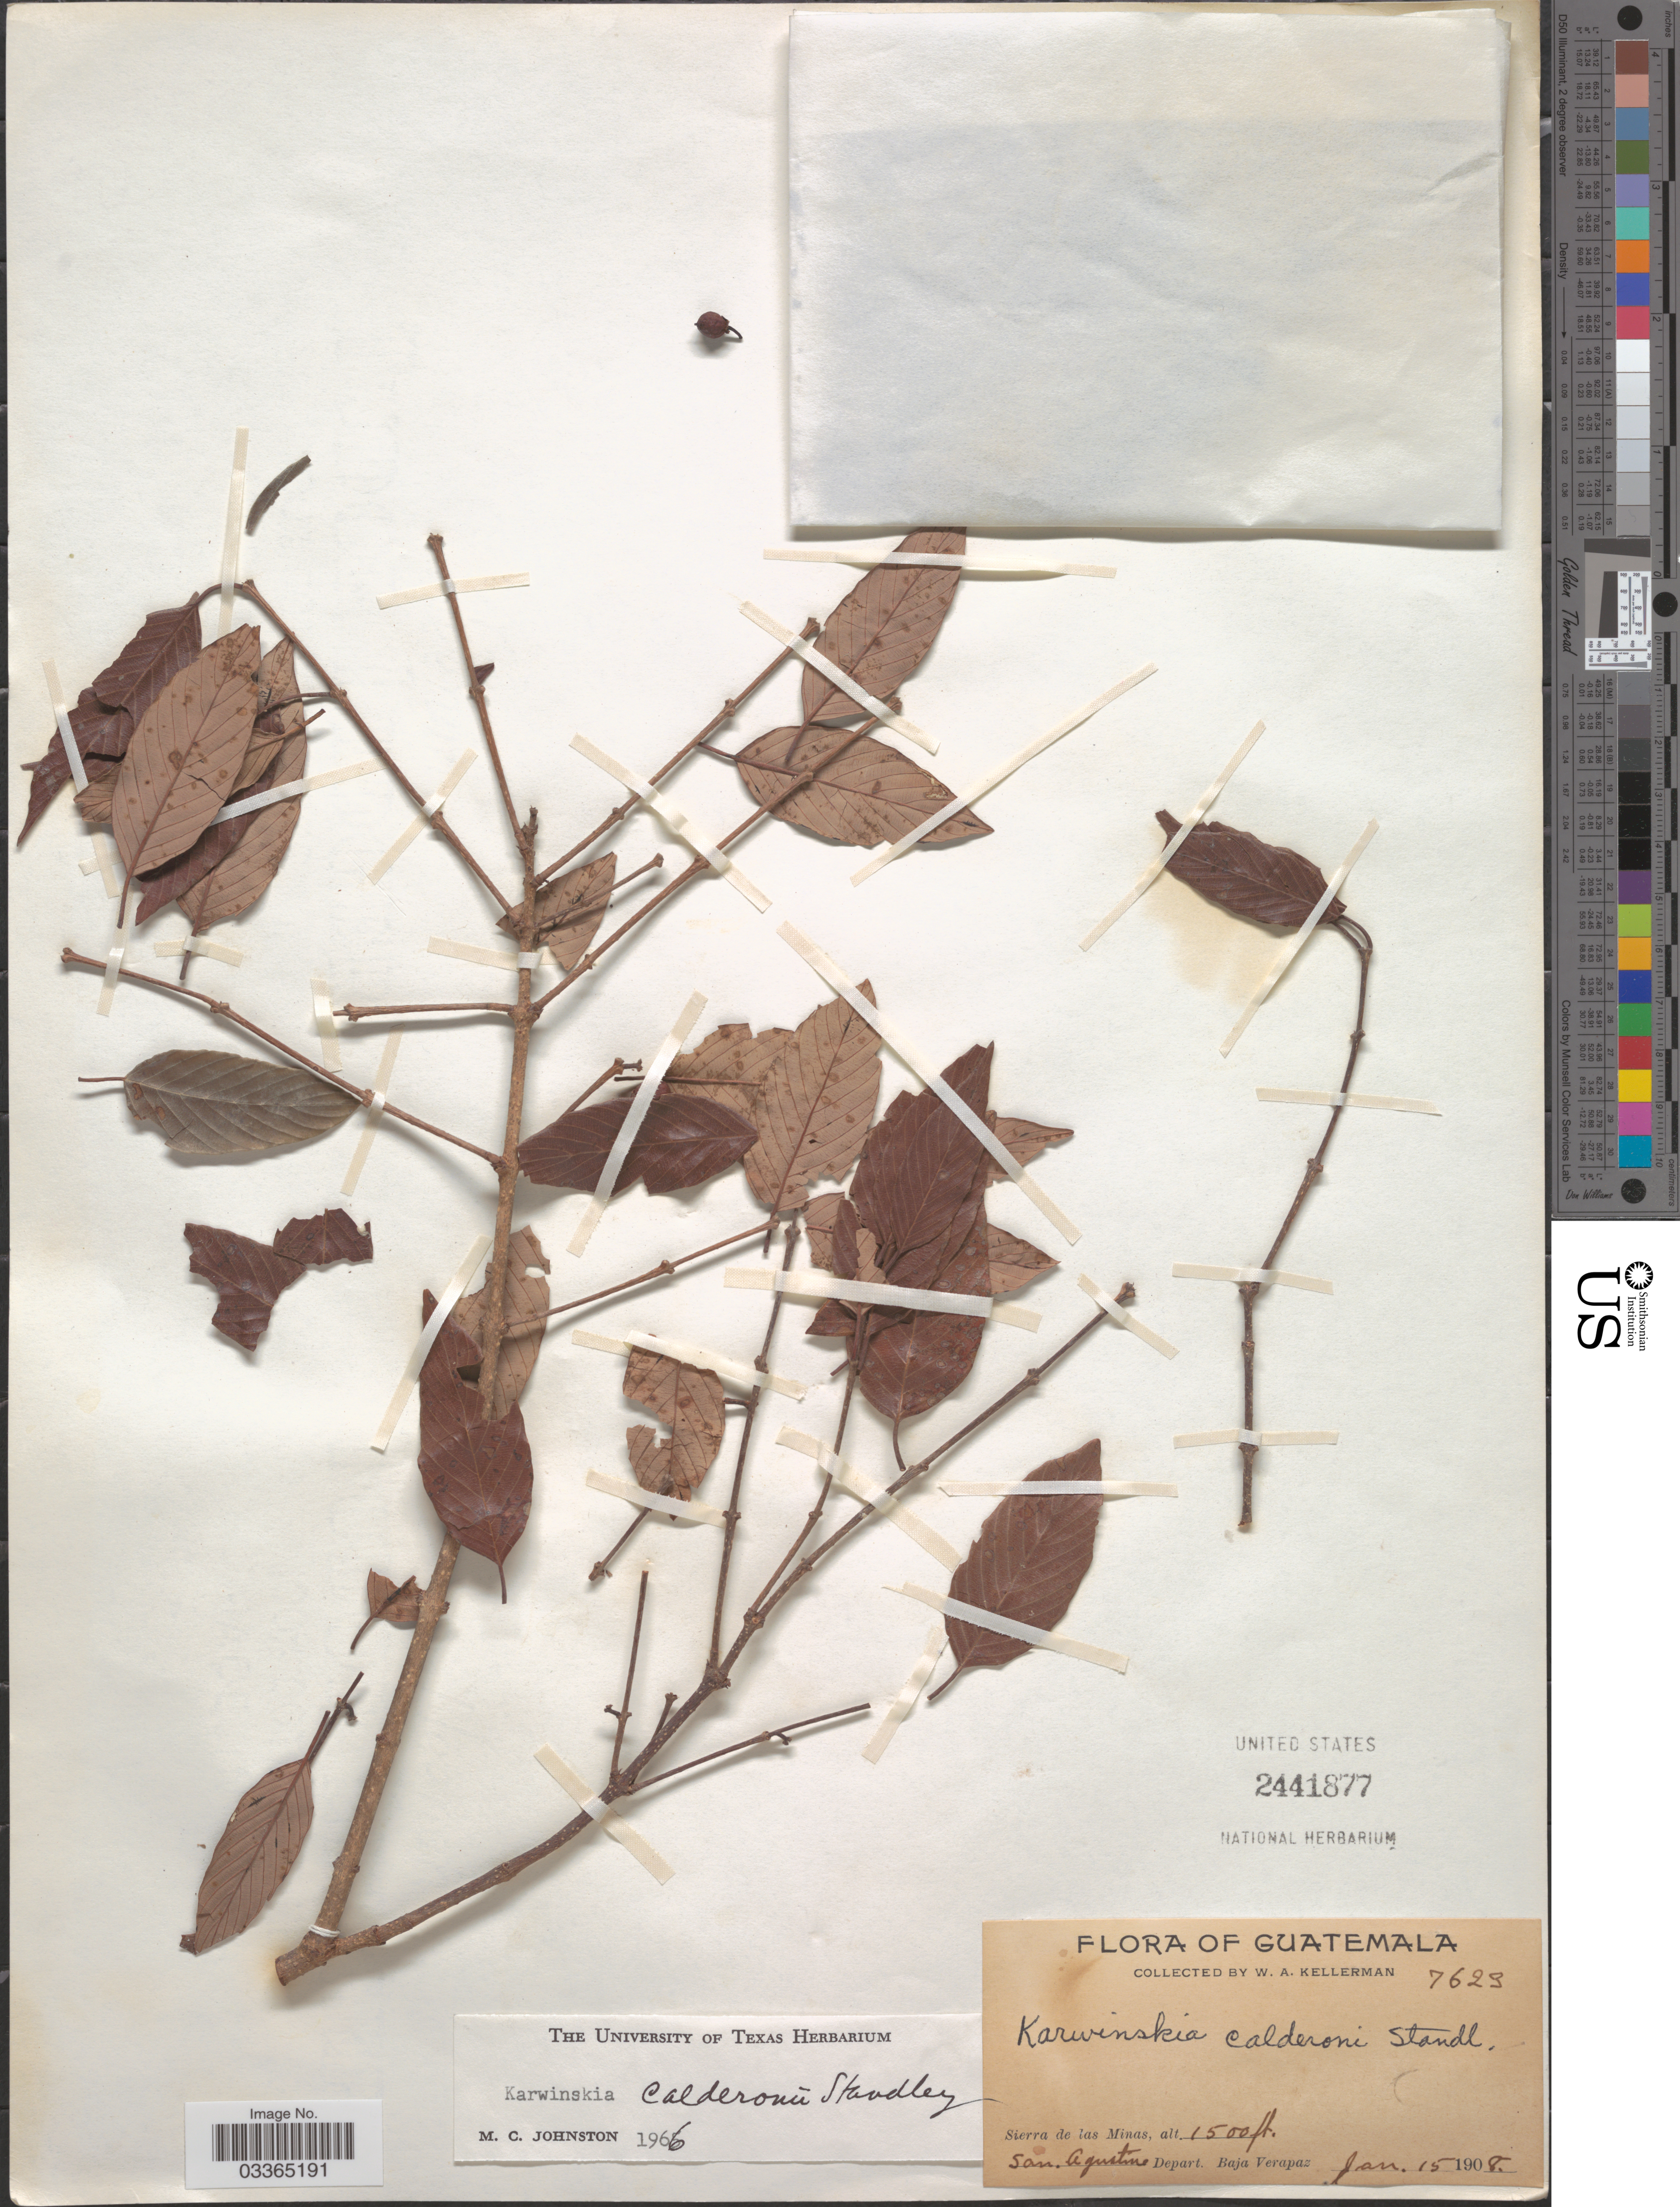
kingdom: Plantae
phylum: Tracheophyta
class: Magnoliopsida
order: Rosales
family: Rhamnaceae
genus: Karwinskia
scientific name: Karwinskia calderonii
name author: Standl.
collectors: W. Kellerman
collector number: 7623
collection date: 1908-01-15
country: Guatemala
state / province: Baja Verapaz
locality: Sierra de las Minas. San Augustine. Depart. Baja Verapaz.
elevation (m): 457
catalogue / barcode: US 2441877